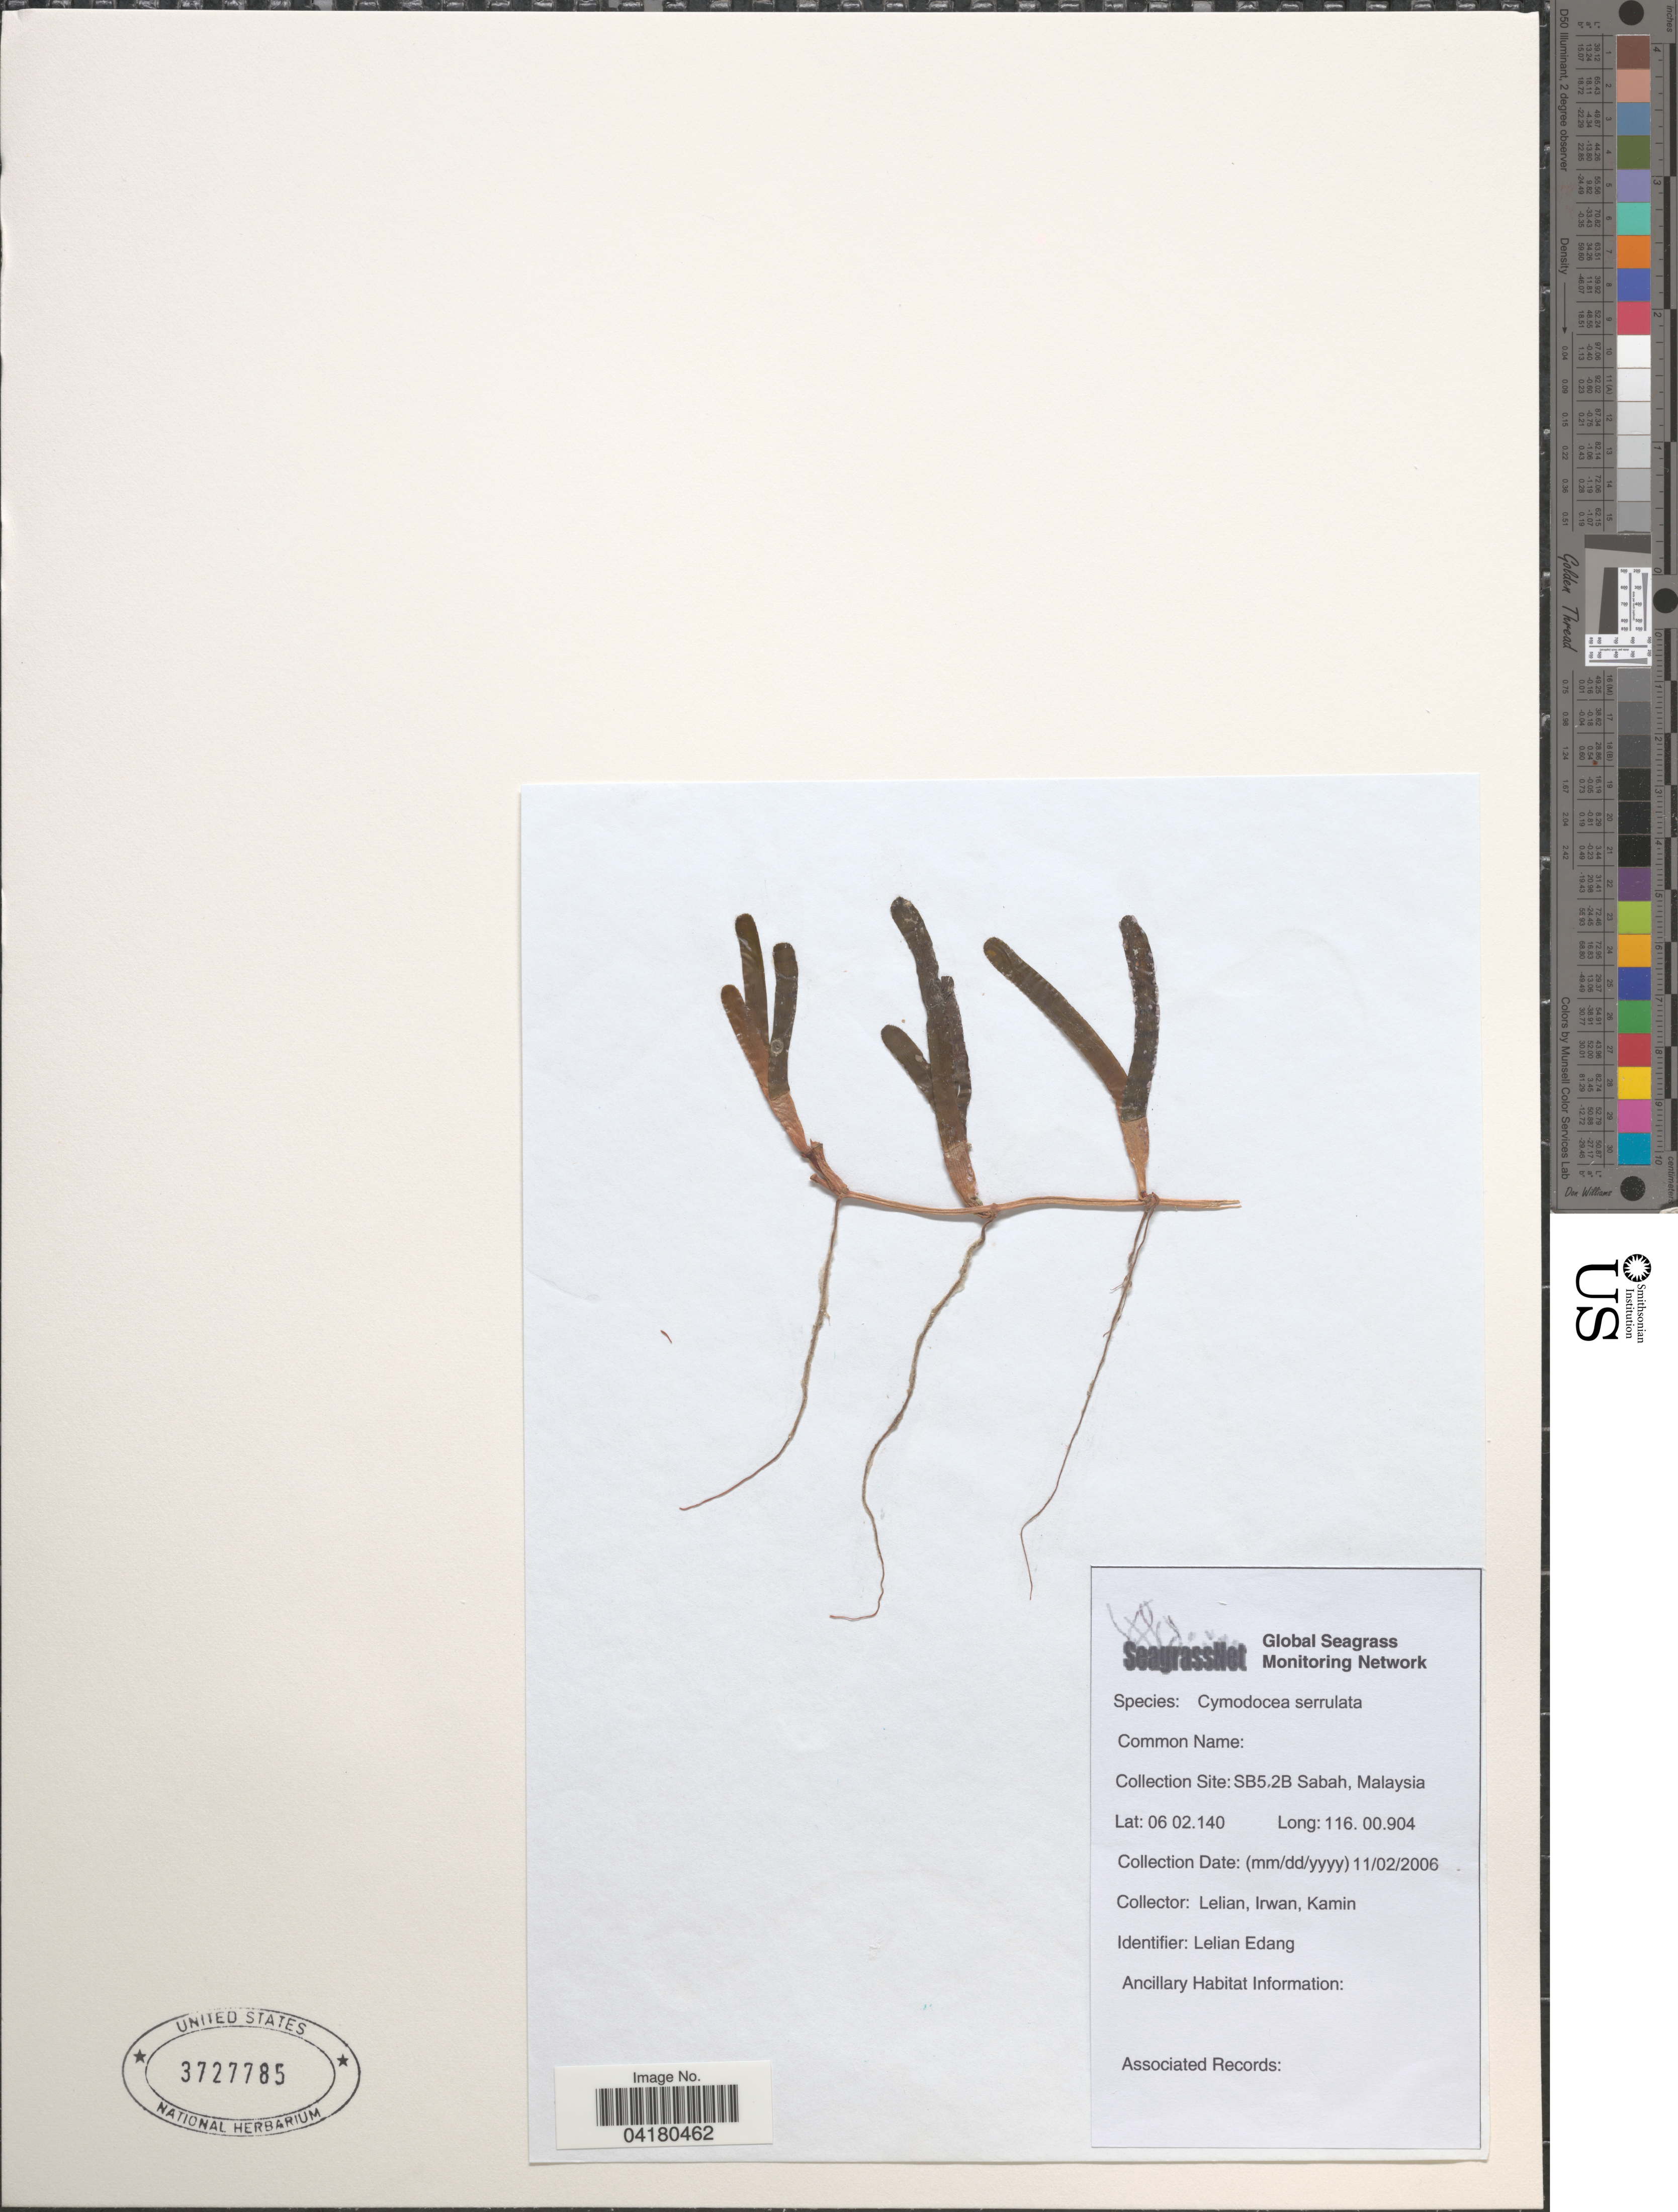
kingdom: Plantae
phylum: Tracheophyta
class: Liliopsida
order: Alismatales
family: Cymodoceaceae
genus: Cymodocea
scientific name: Cymodocea serrulata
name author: (R. Br.) Magnus & Ashers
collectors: Lelian, Irwan & Kamin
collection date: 2006-02-11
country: Malaysia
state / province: Sabah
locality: Collection Site: SB5.2B.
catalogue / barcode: US 3727785